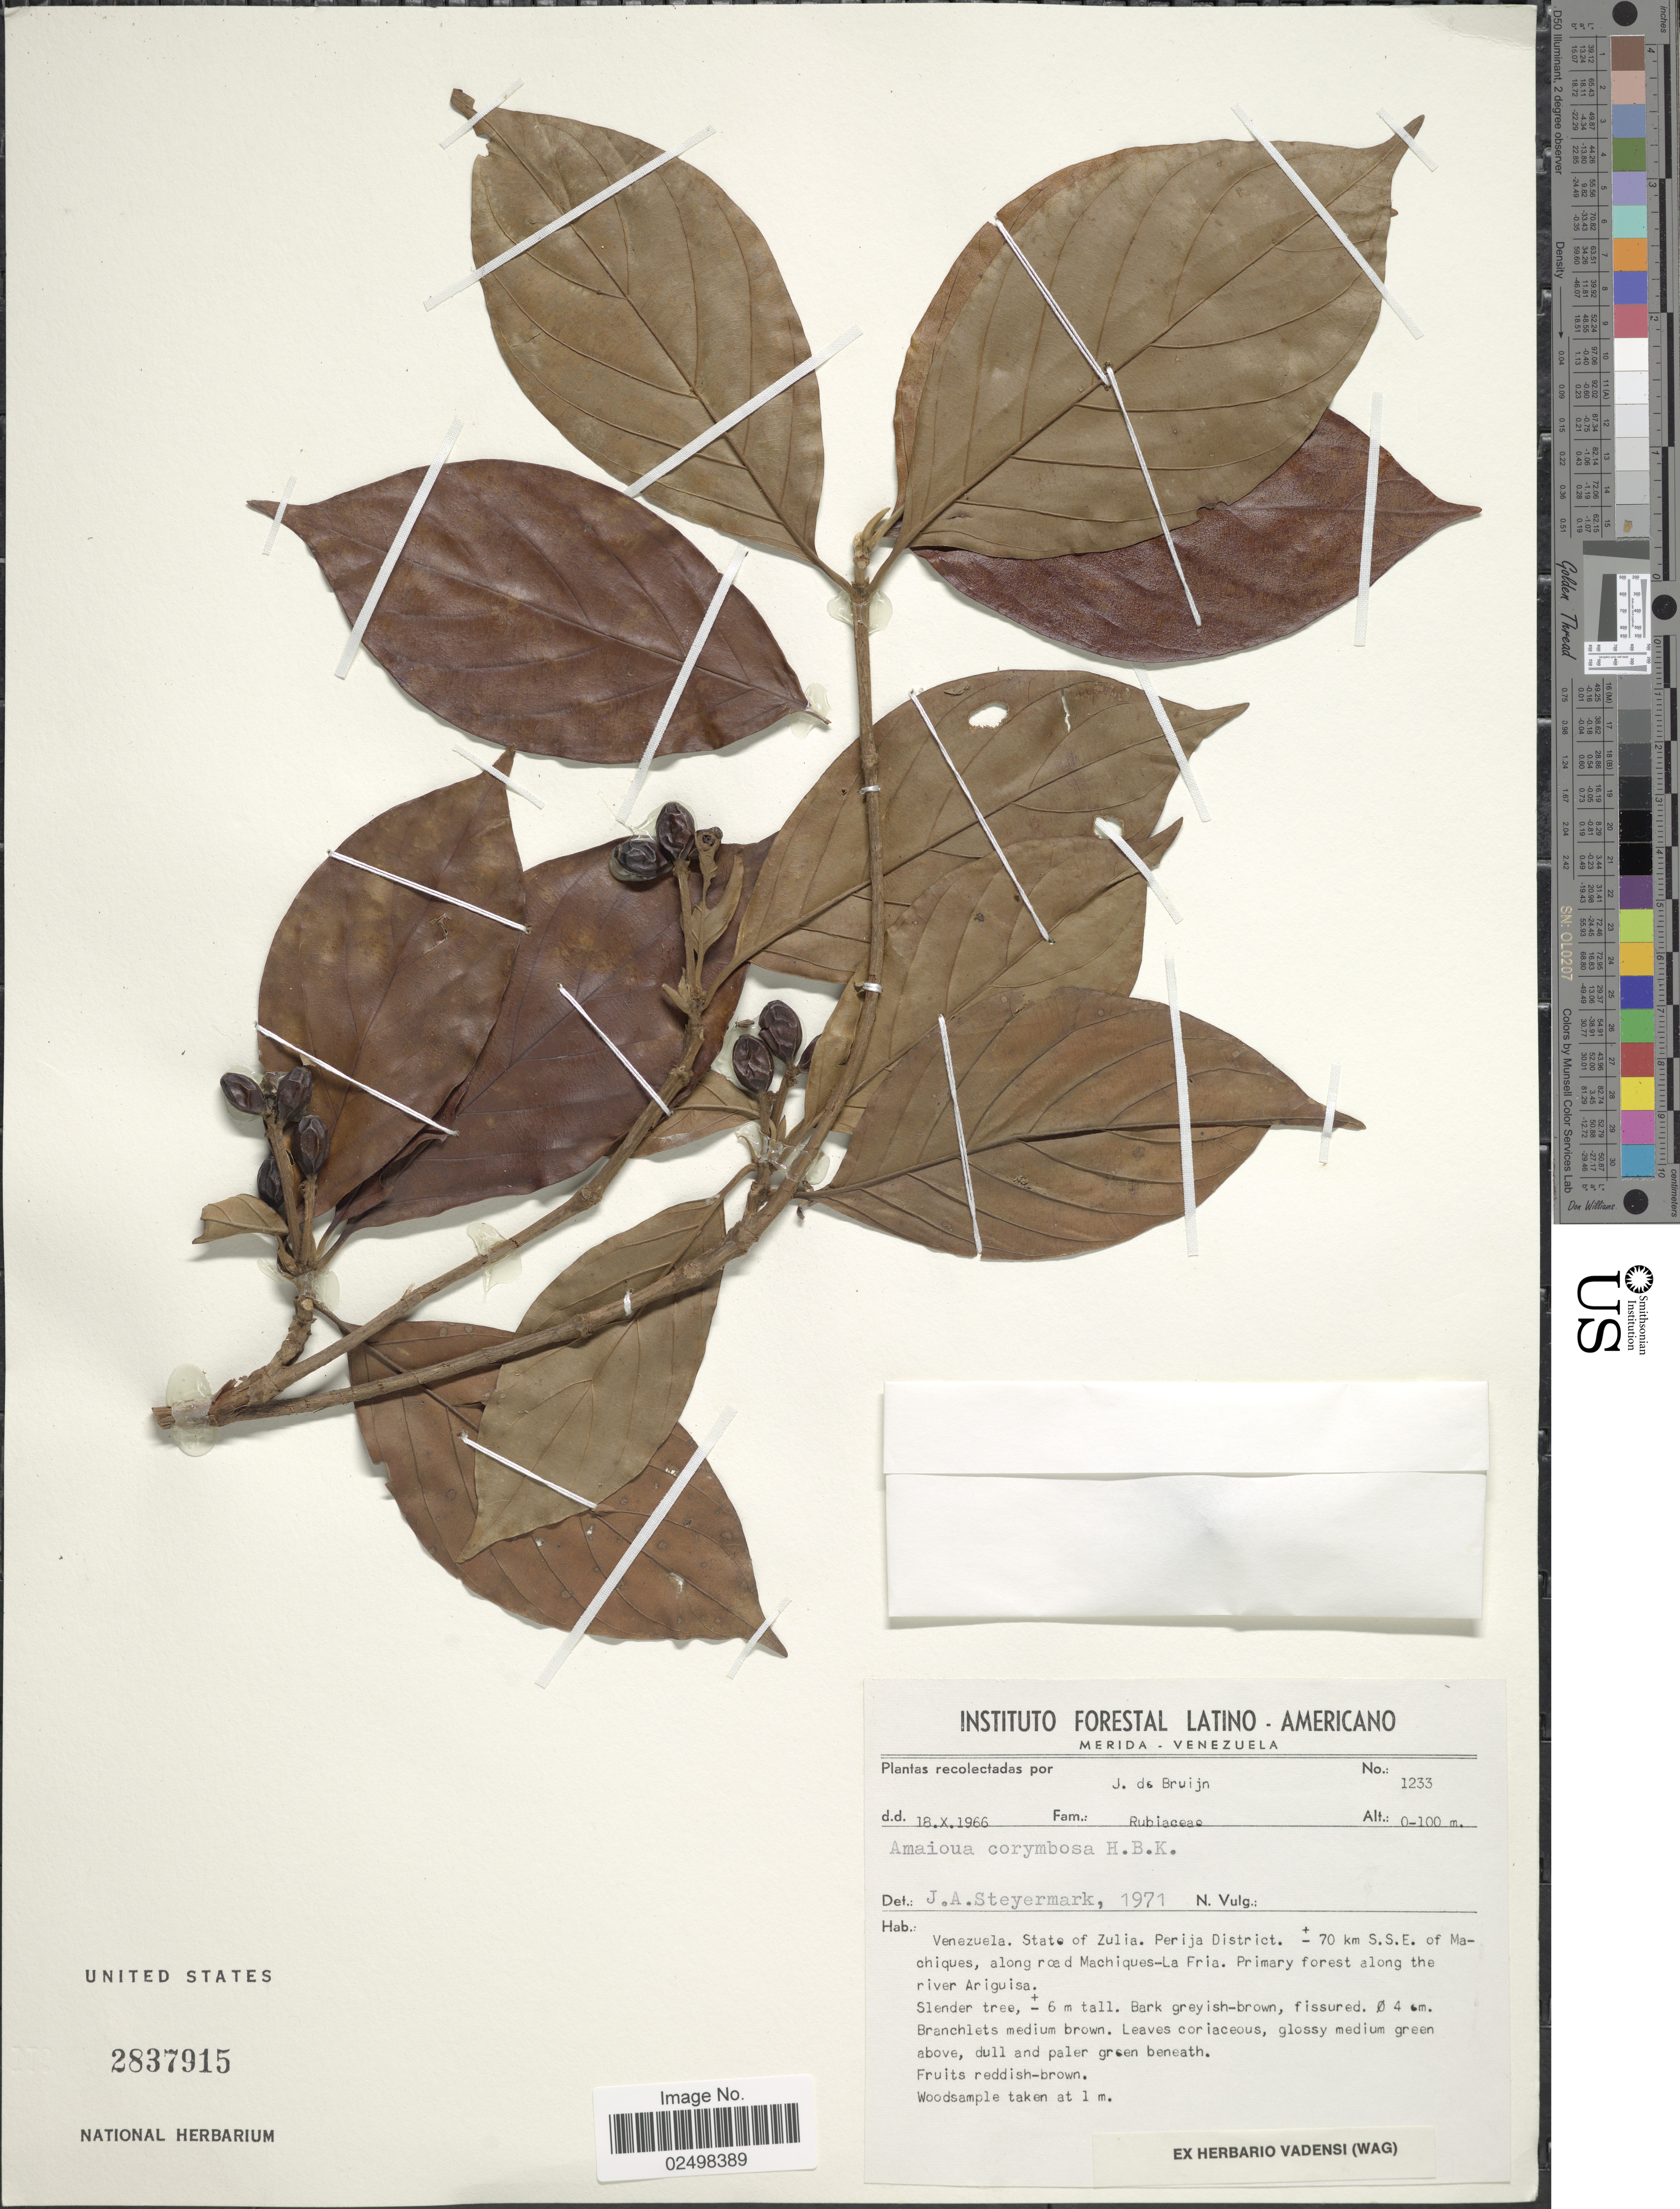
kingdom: Plantae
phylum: Tracheophyta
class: Magnoliopsida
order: Gentianales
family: Rubiaceae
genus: Amaioua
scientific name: Amaioua corymbosa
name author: Kunth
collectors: J. Bruijn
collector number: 1233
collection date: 1966-10-18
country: Venezuela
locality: State of Zulia, Perija District. ± 70 km S. S. E. of Machiques, along road Machiques-La Fria. Primary forest along the river Ariguisa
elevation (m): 0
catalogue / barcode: US 237915